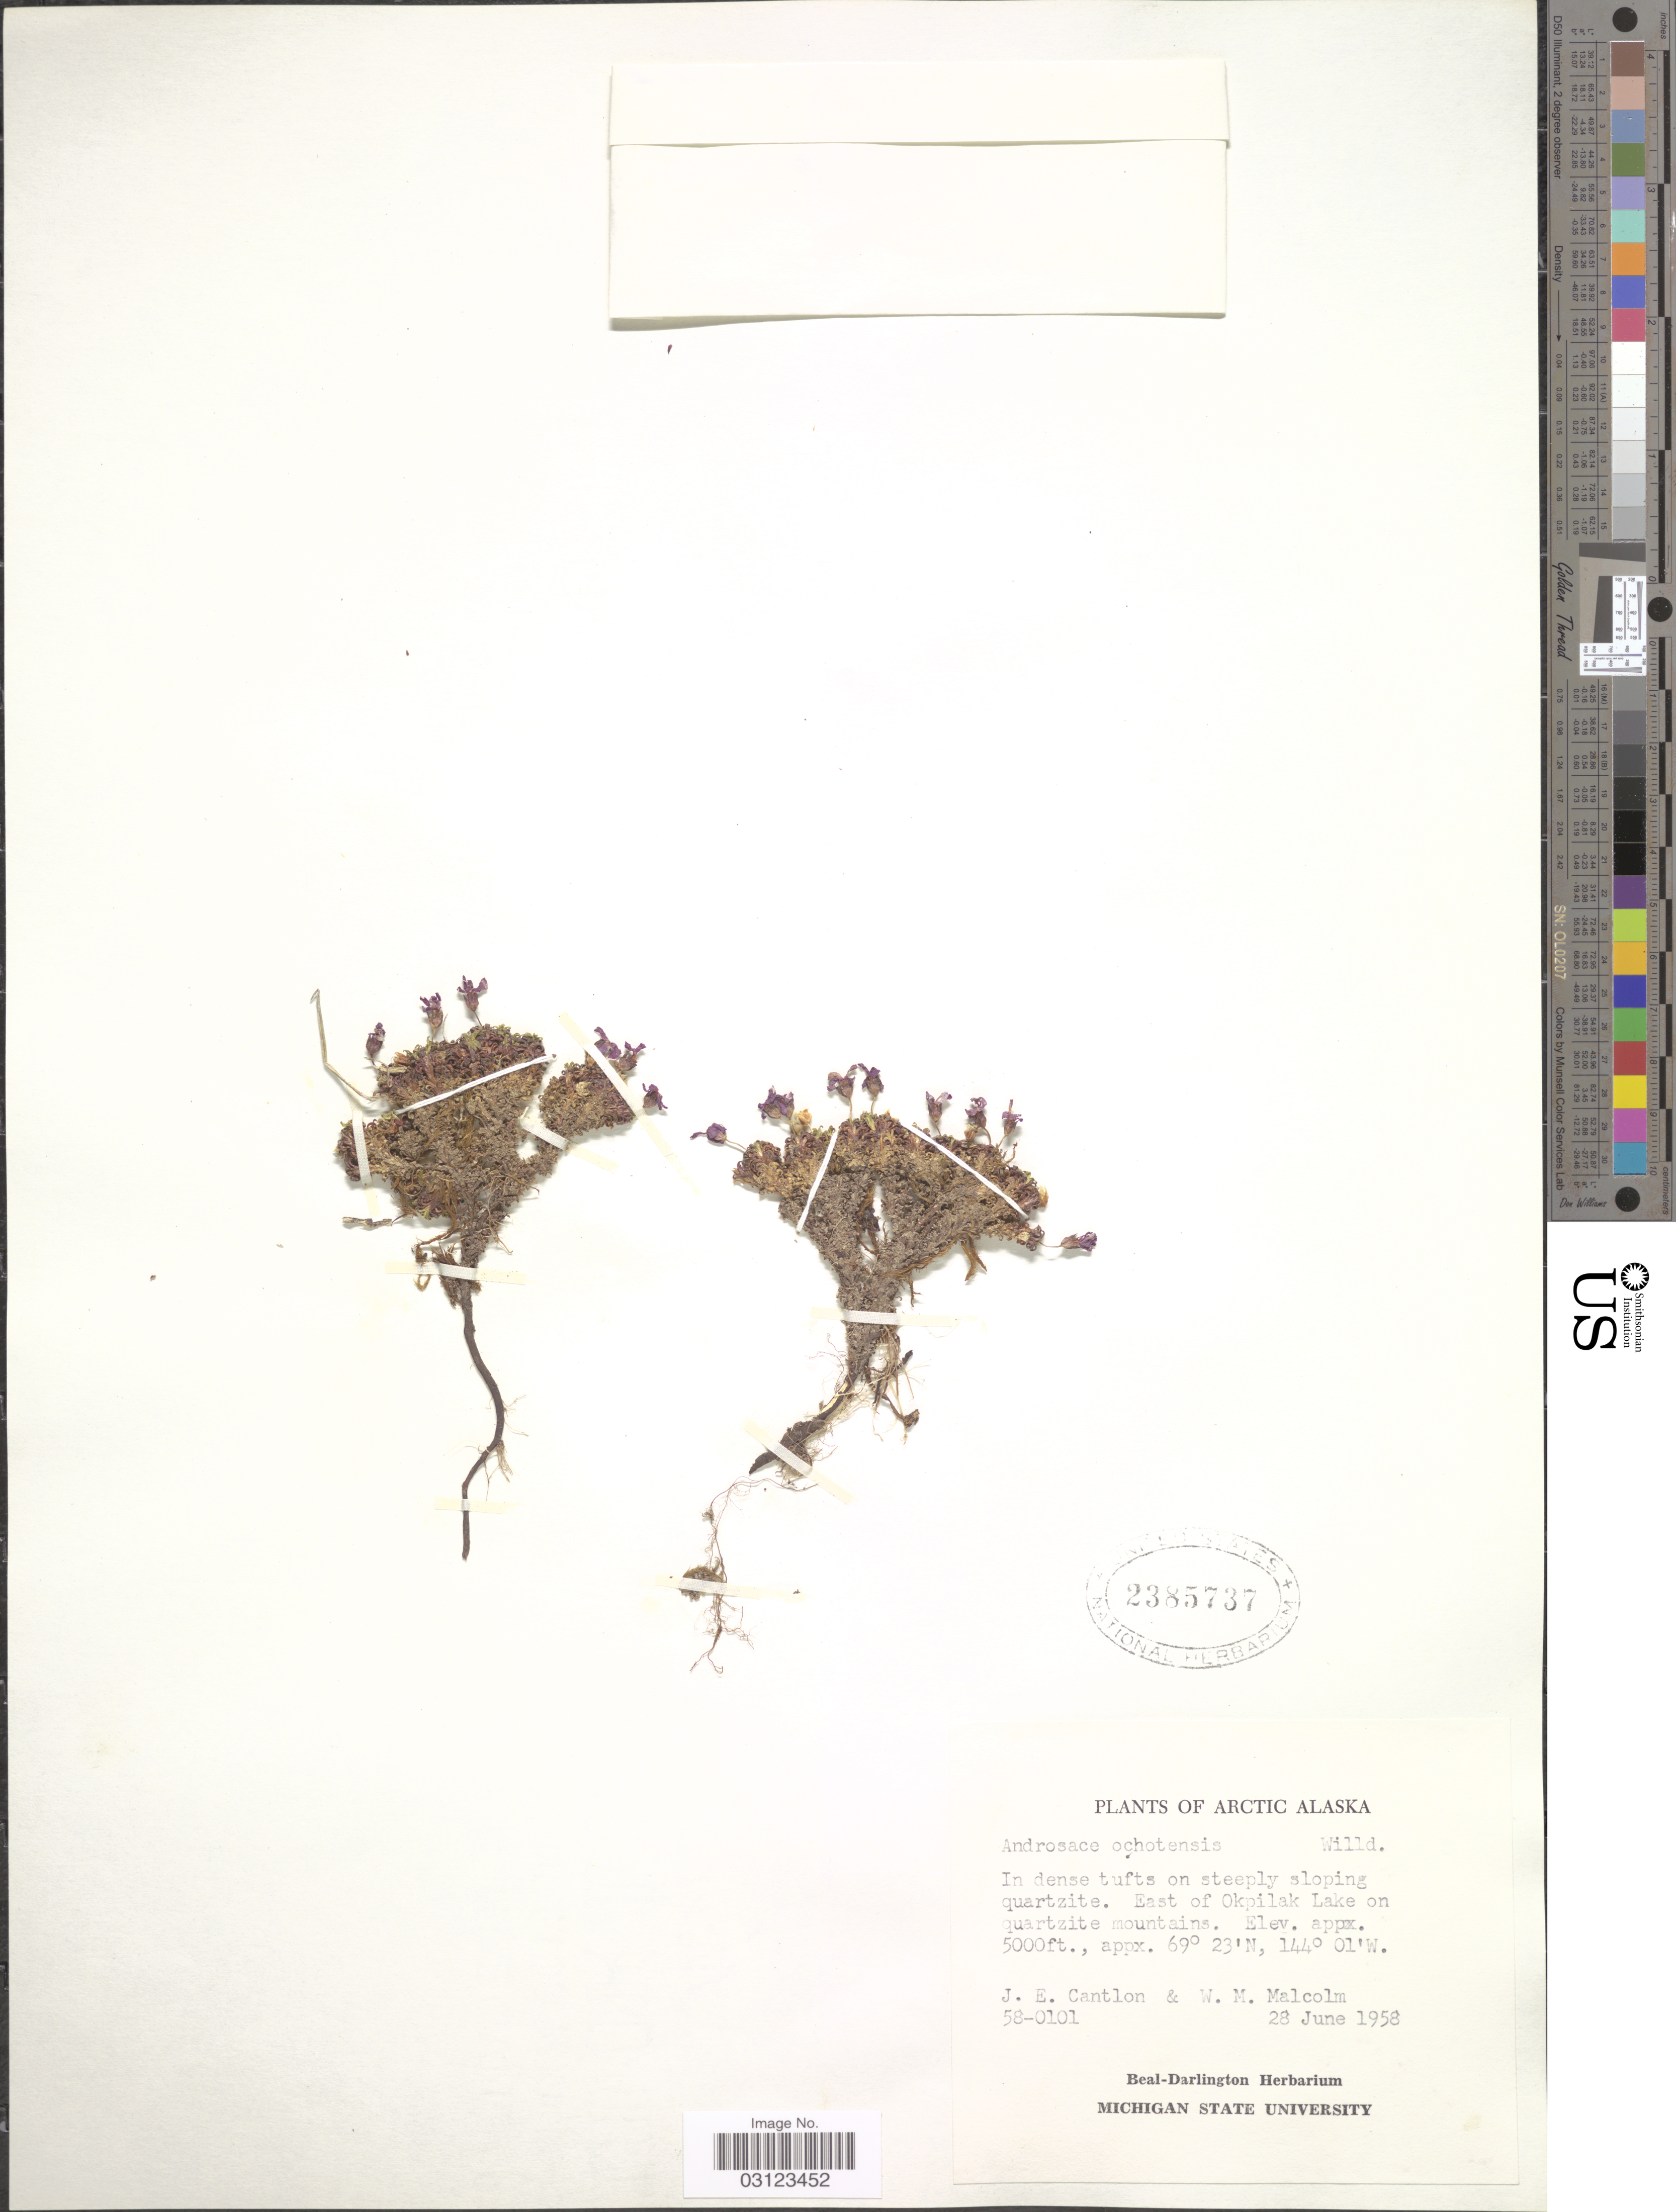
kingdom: Plantae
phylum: Tracheophyta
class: Magnoliopsida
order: Ericales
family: Primulaceae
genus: Androsace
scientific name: Androsace ochotensis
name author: Roem. & Schult.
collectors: J. Cantlon & W. Malcolm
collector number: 58-0101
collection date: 1958-06-28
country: United States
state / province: Alaska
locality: Arctic Alaska. East of Okpilak Lake on quartzite mountains.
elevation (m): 1524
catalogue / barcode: US 2385737